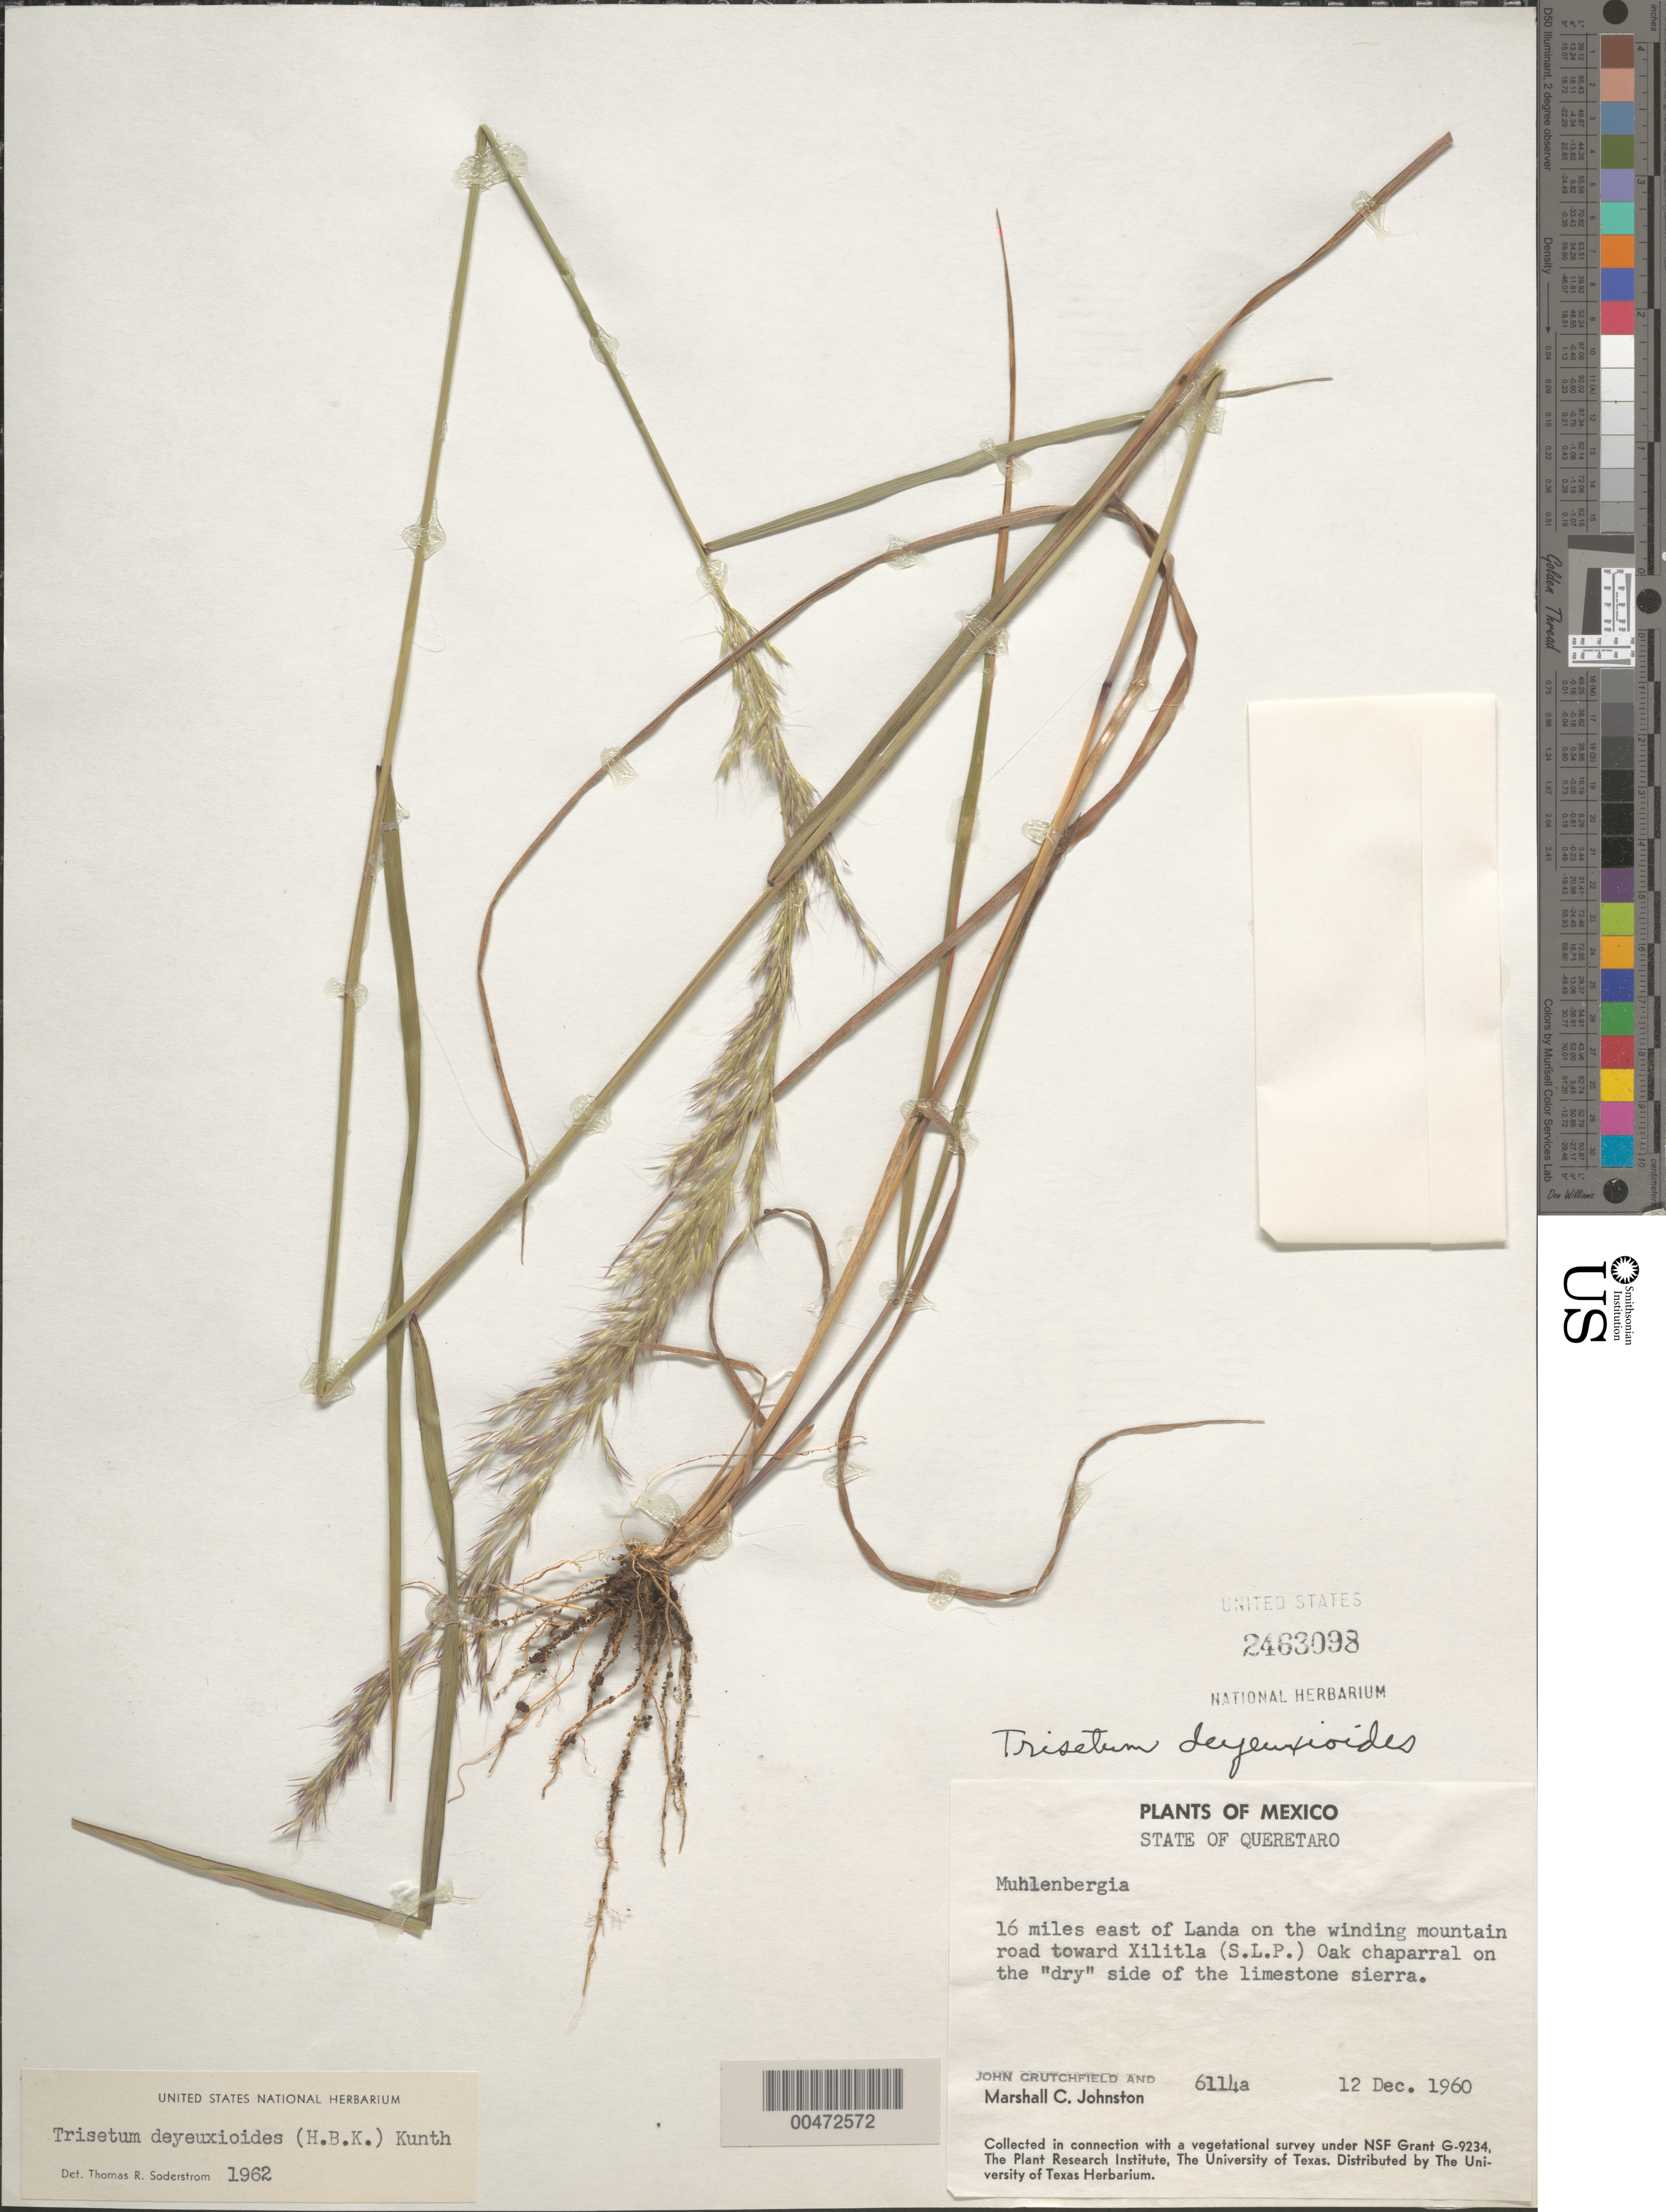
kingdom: Plantae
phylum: Tracheophyta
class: Liliopsida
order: Poales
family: Poaceae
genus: Trisetum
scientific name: Trisetum deyeuxioides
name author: (Kunth) Kunth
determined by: Soderstrom, T. R.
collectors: J. Crutchfield & M. Johnston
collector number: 6114a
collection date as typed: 12 Dec 1960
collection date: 1960-12-12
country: Mexico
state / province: Querétaro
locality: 16 mi E of Landa on the mtn rd toward Xilitla, S.L.P.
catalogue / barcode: US 2463098